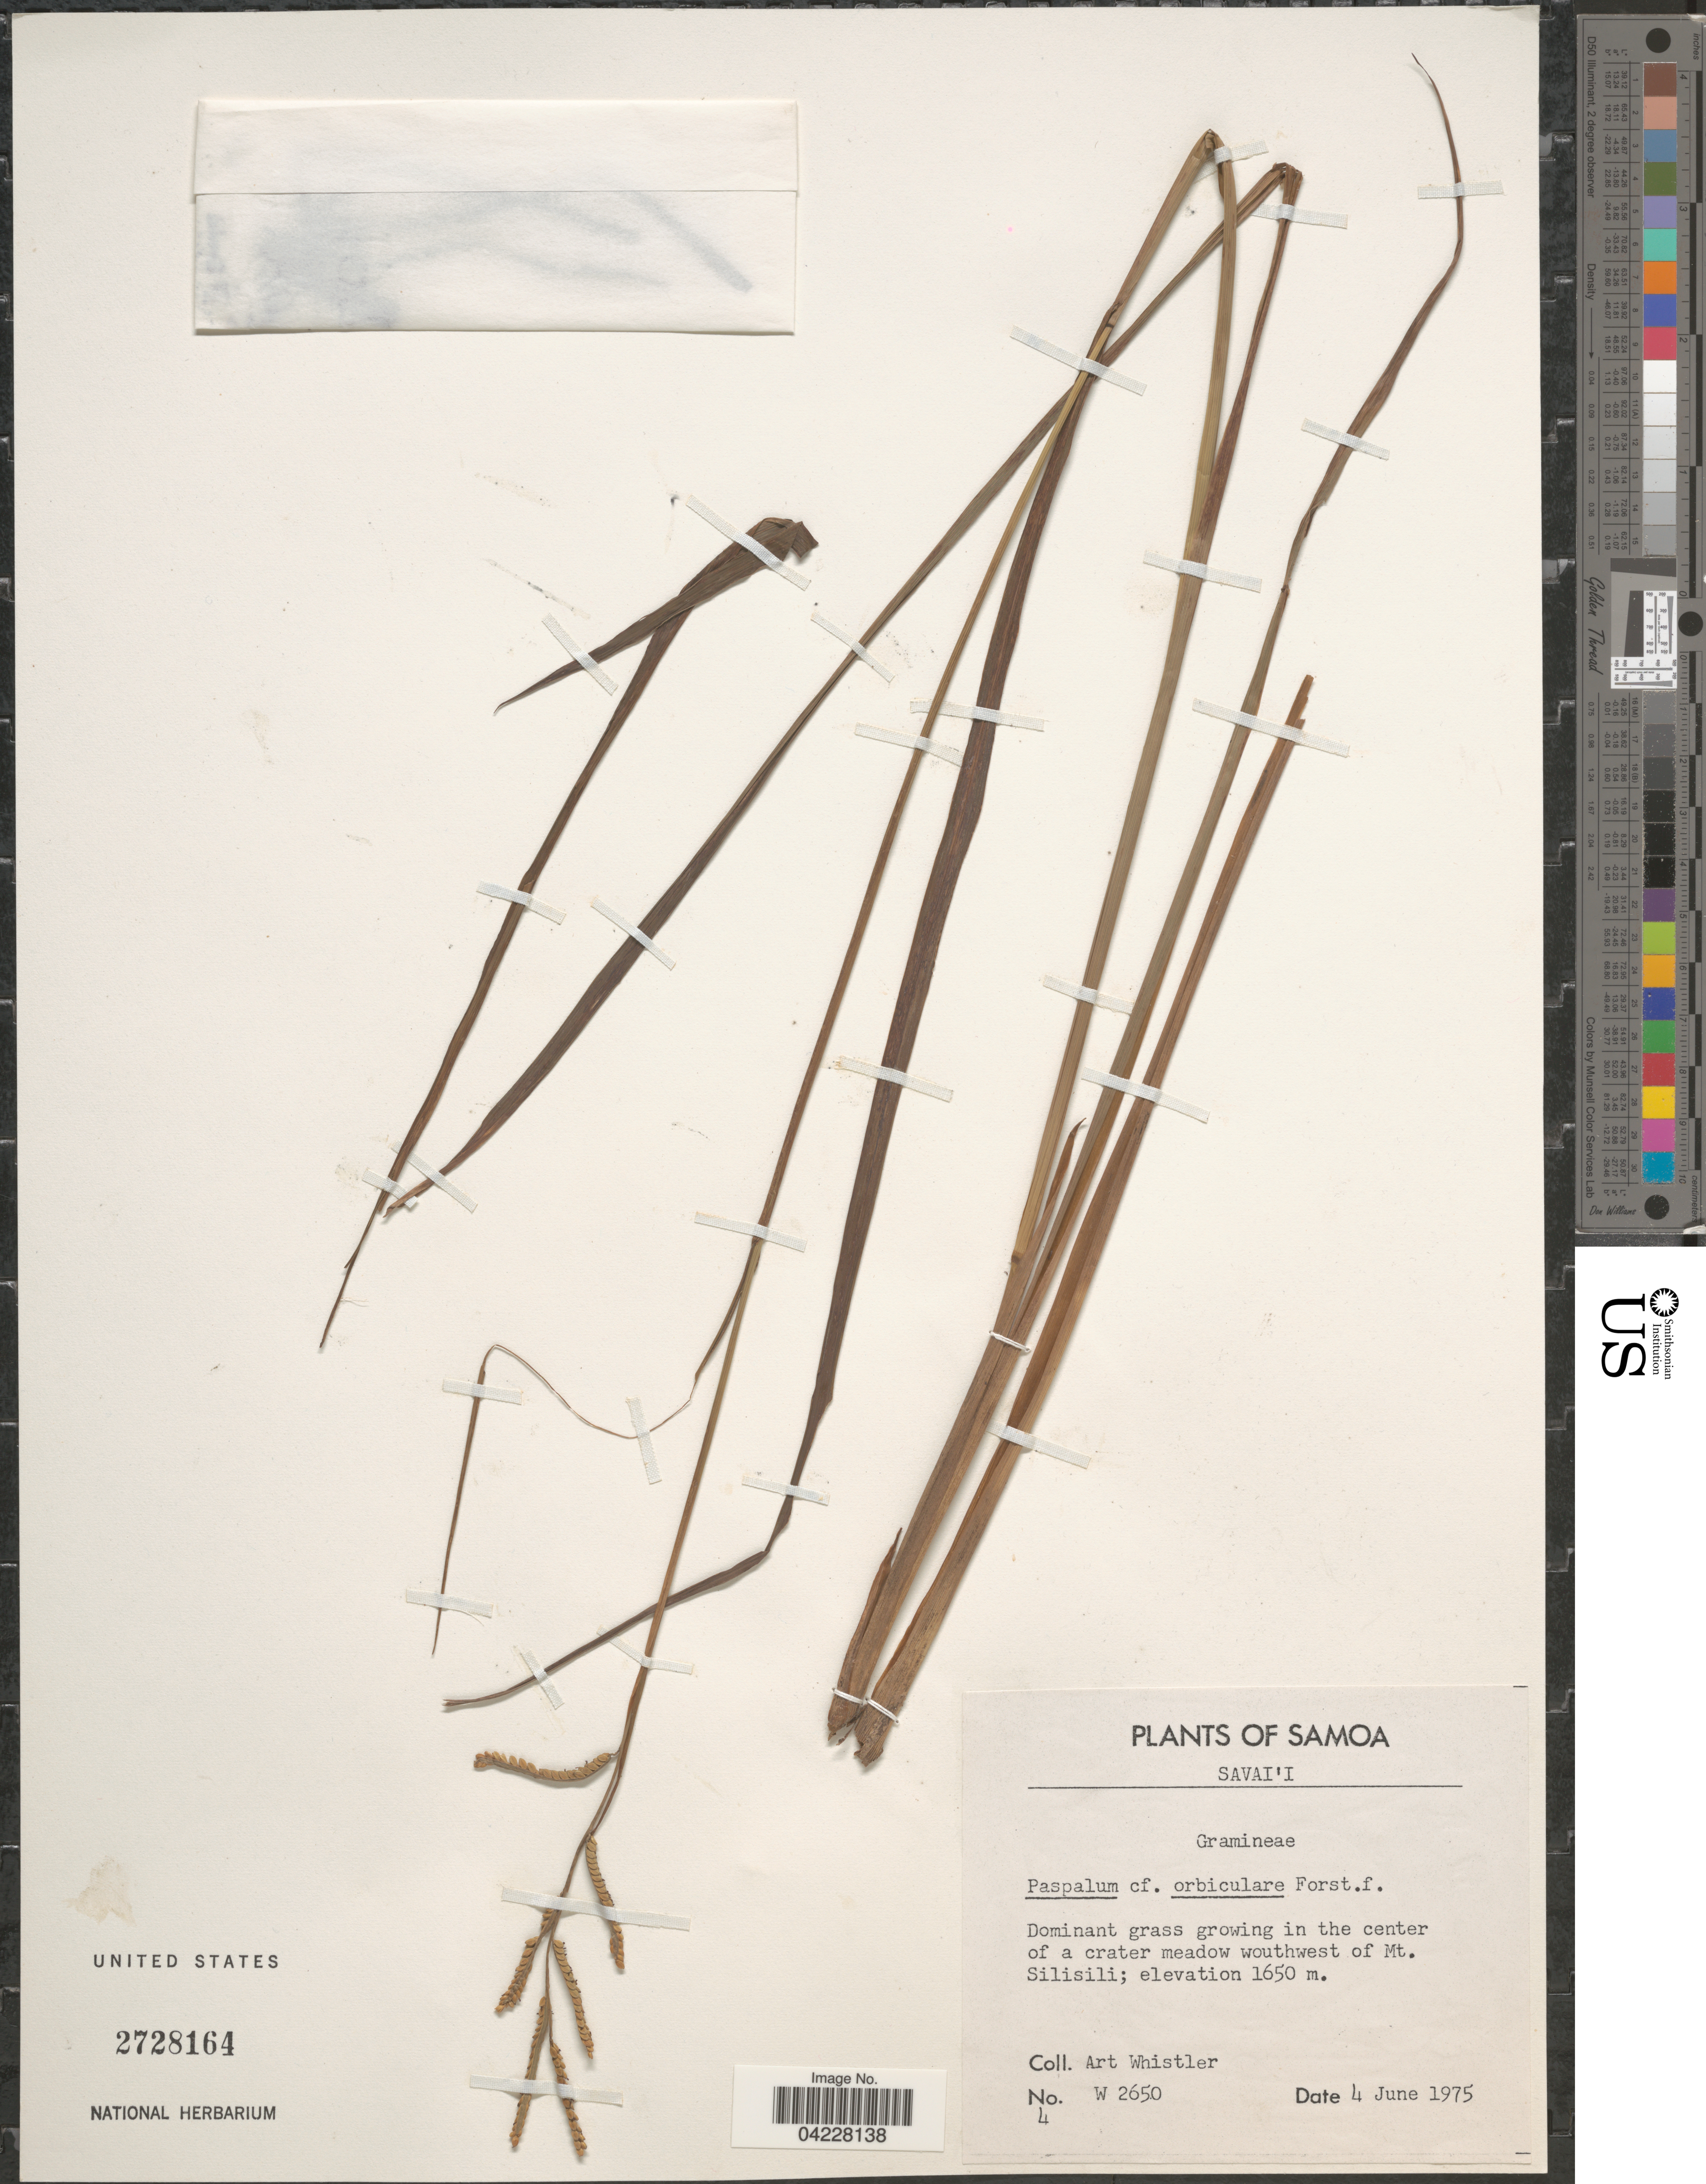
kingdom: Plantae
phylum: Tracheophyta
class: Liliopsida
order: Poales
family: Poaceae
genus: Paspalum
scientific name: Paspalum orbiculare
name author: G. Forst.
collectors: A. Whistler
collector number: W2650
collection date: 1975-06-04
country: Samoa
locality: Samoa. Savai'i. In the center of a crater meadow wouthwest of Mt. Silisili.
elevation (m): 1650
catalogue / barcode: US 2728164